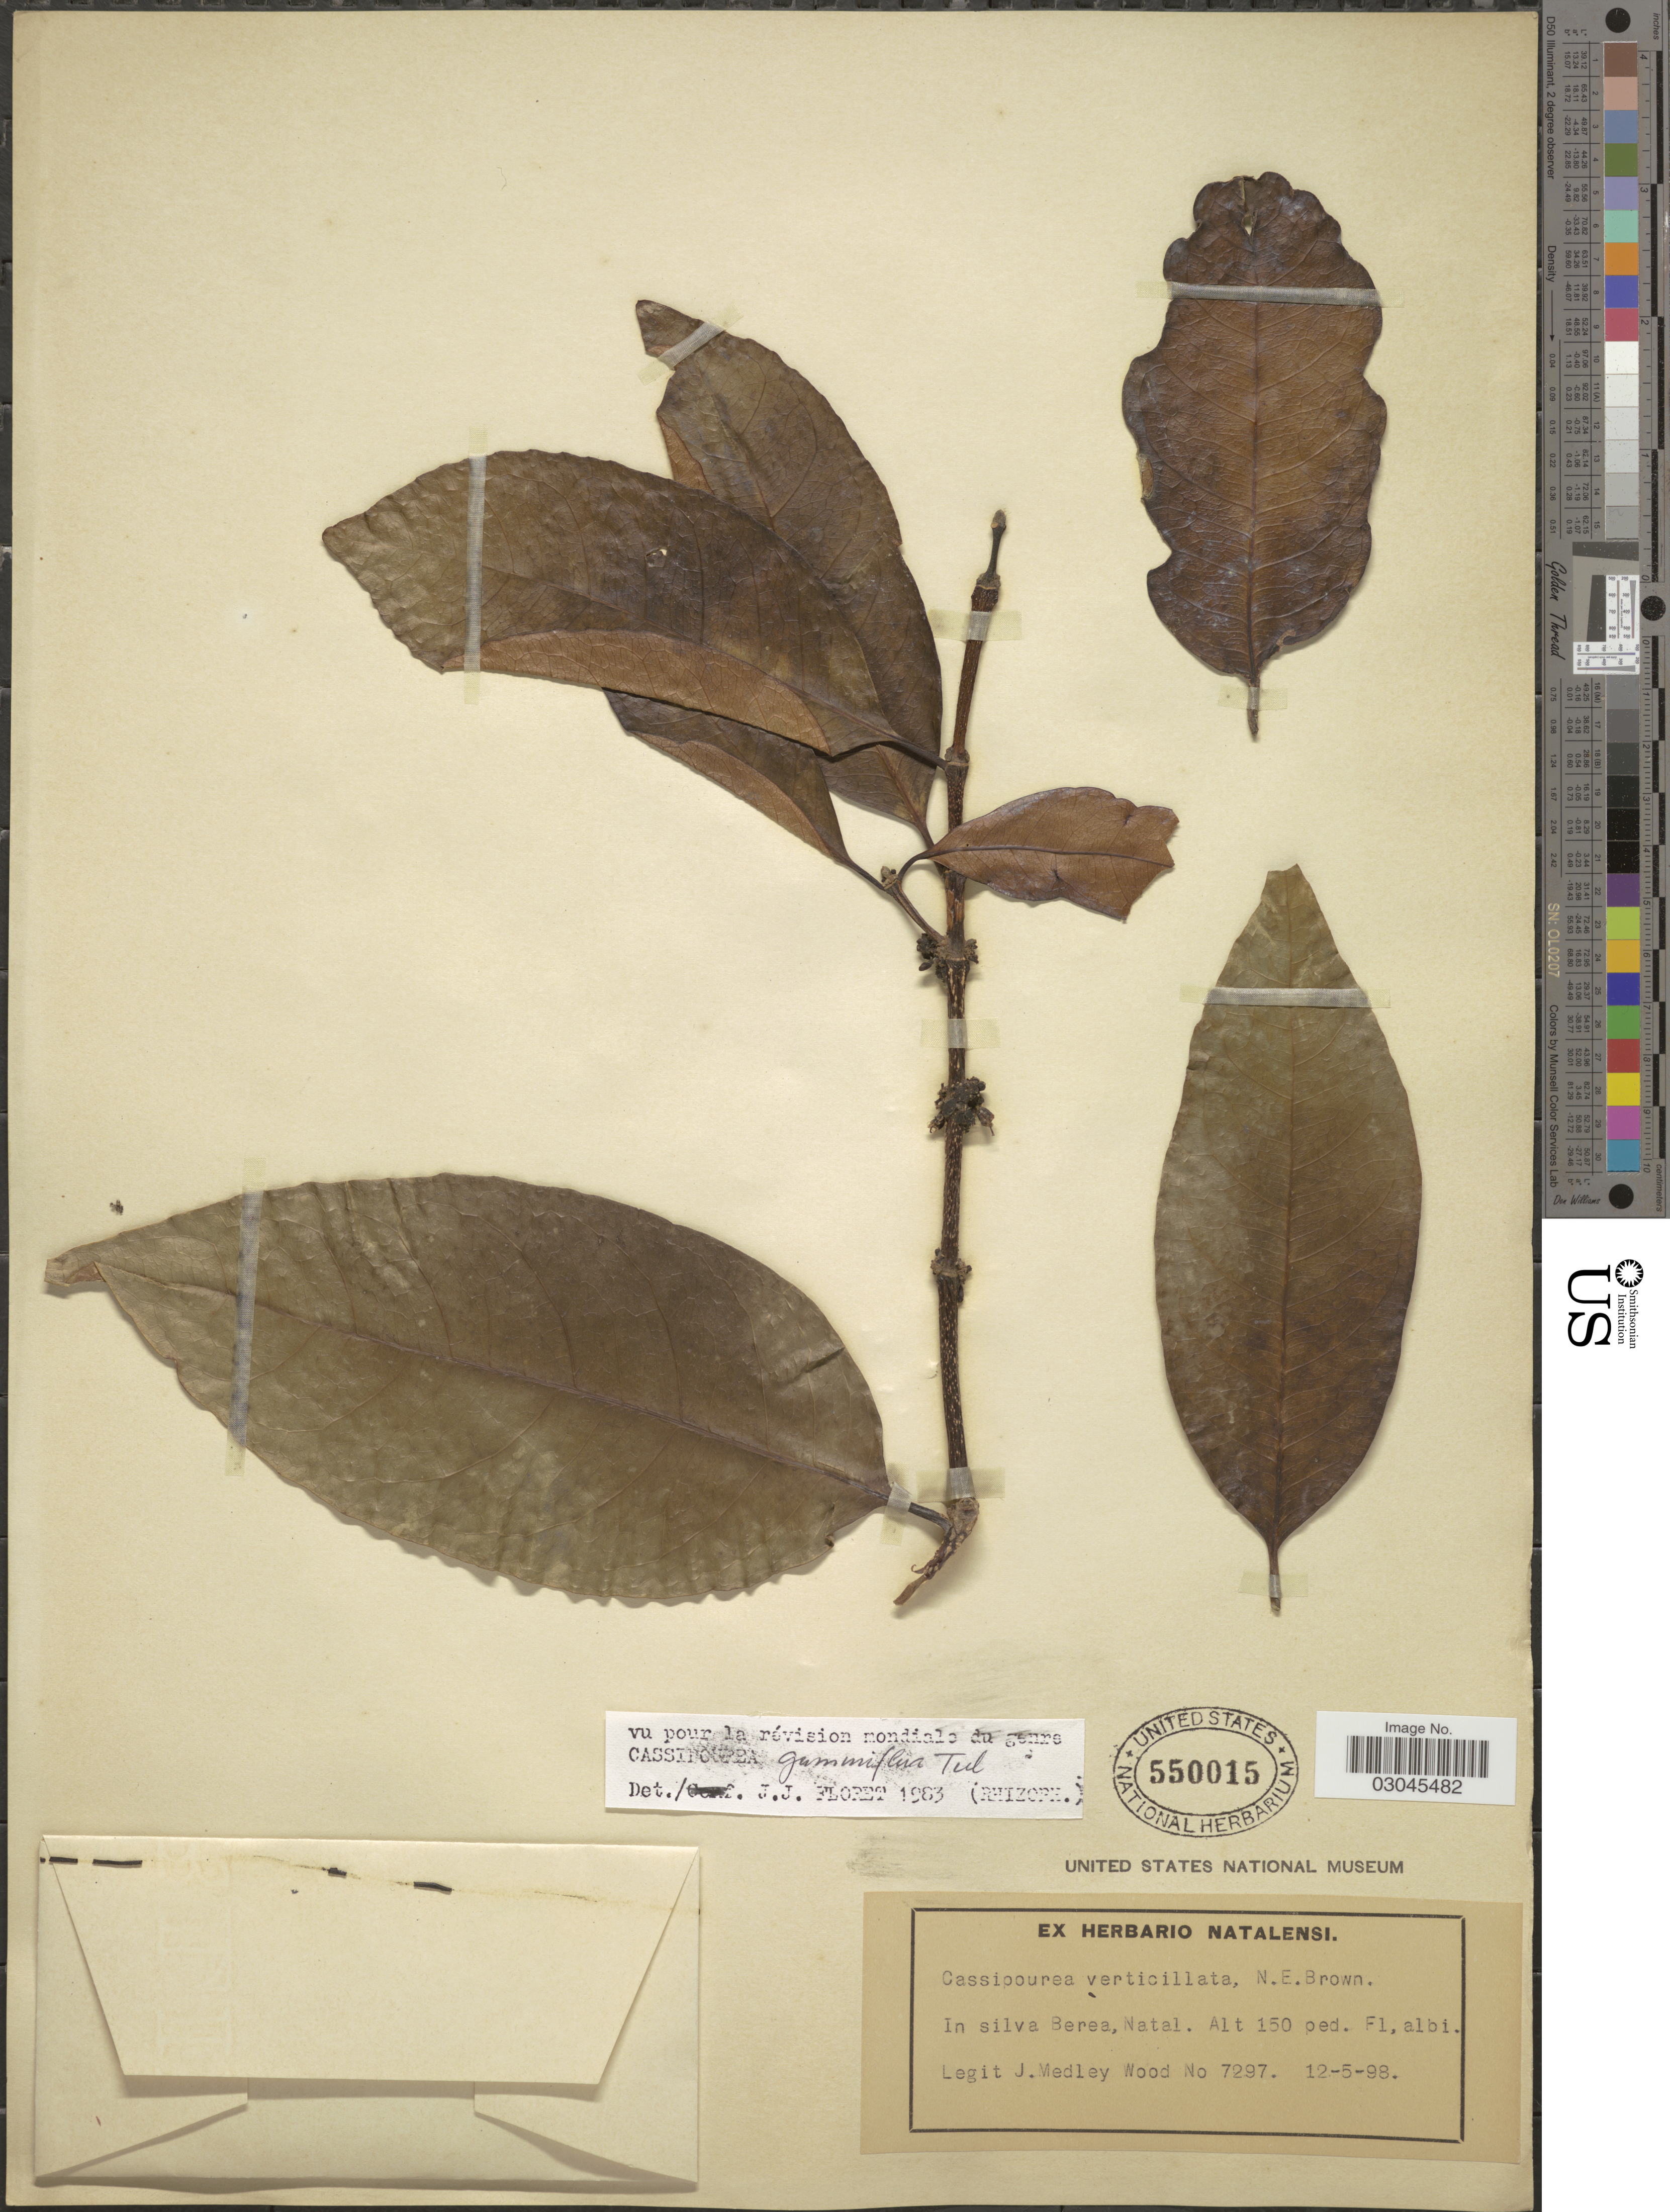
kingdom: Plantae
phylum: Tracheophyta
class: Magnoliopsida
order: Malpighiales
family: Rhizophoraceae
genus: Cassipourea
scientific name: Cassipourea gummiflua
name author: Tul.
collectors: J. Medley Wood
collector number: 7297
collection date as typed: Transcribed d/m/y: 12/5/98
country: South Africa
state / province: KwaZulu-Natal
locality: In silva Berea, Natal.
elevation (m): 46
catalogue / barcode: US 550015